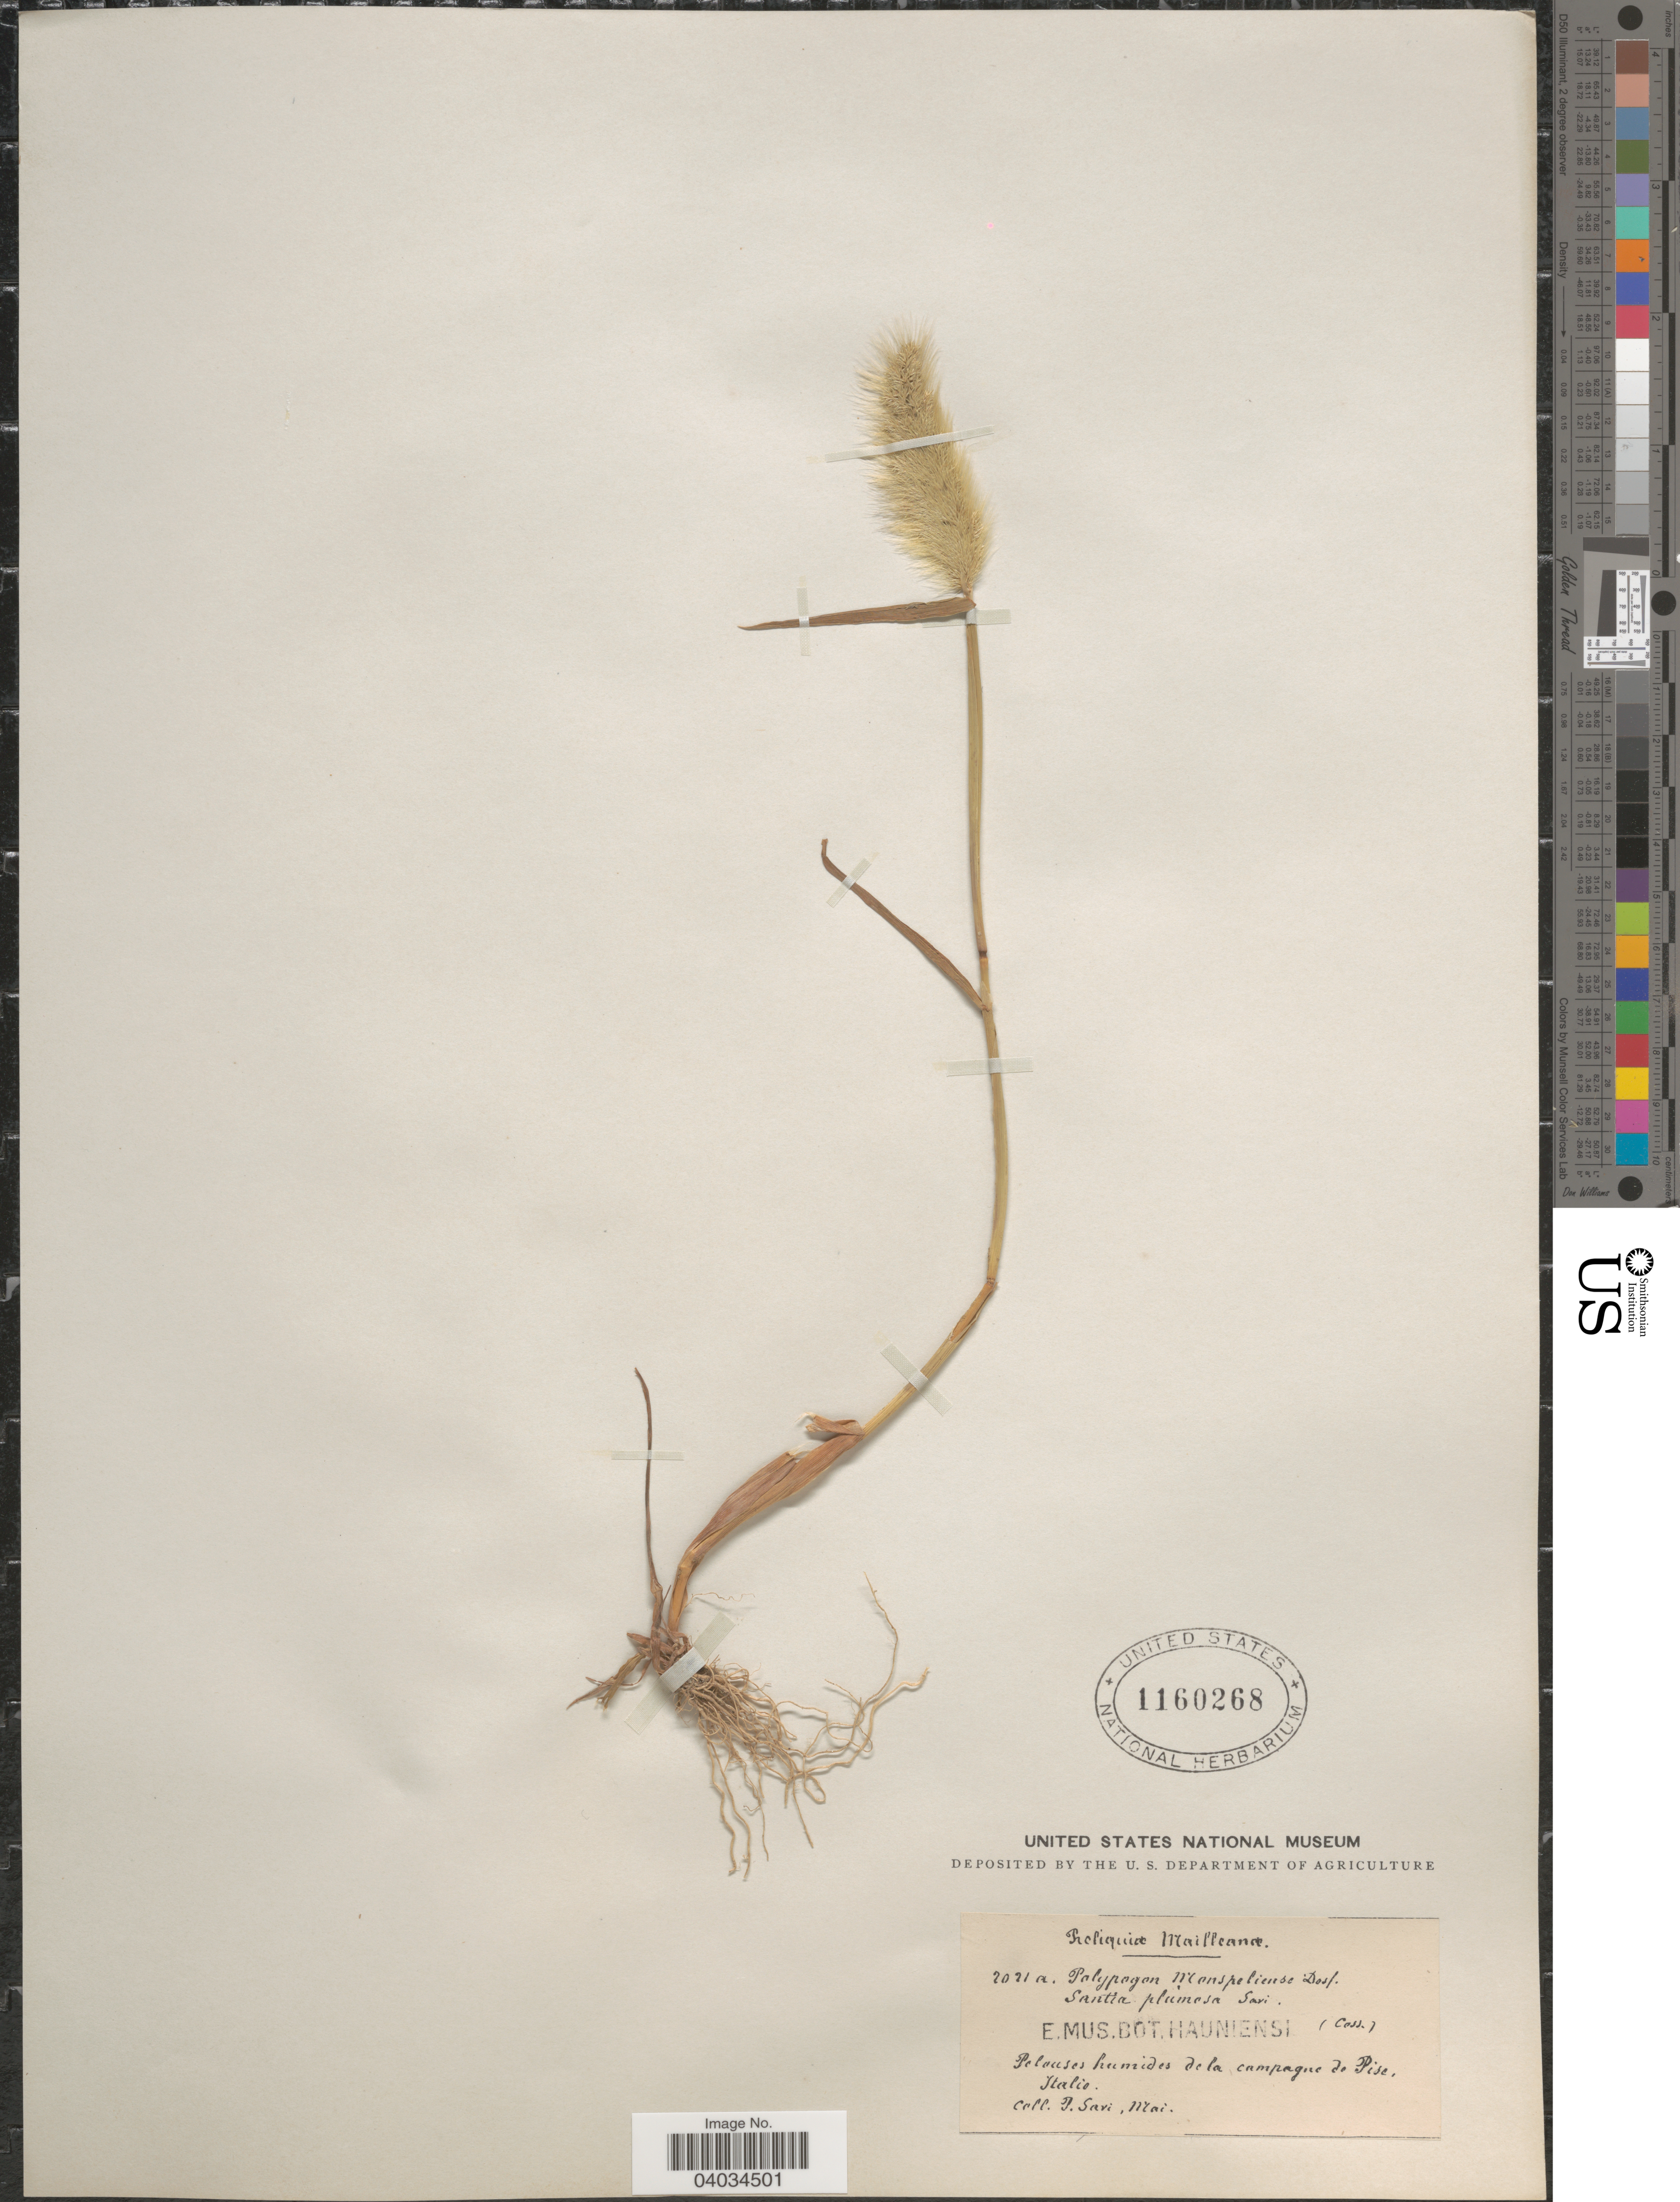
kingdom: Plantae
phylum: Tracheophyta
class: Liliopsida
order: Poales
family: Poaceae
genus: Polypogon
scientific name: Polypogon monspeliensis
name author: (L.) Desf.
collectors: P. Savi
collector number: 2021a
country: Italy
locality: Pelauses humides de la campagne de Pise.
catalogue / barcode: US 1160268